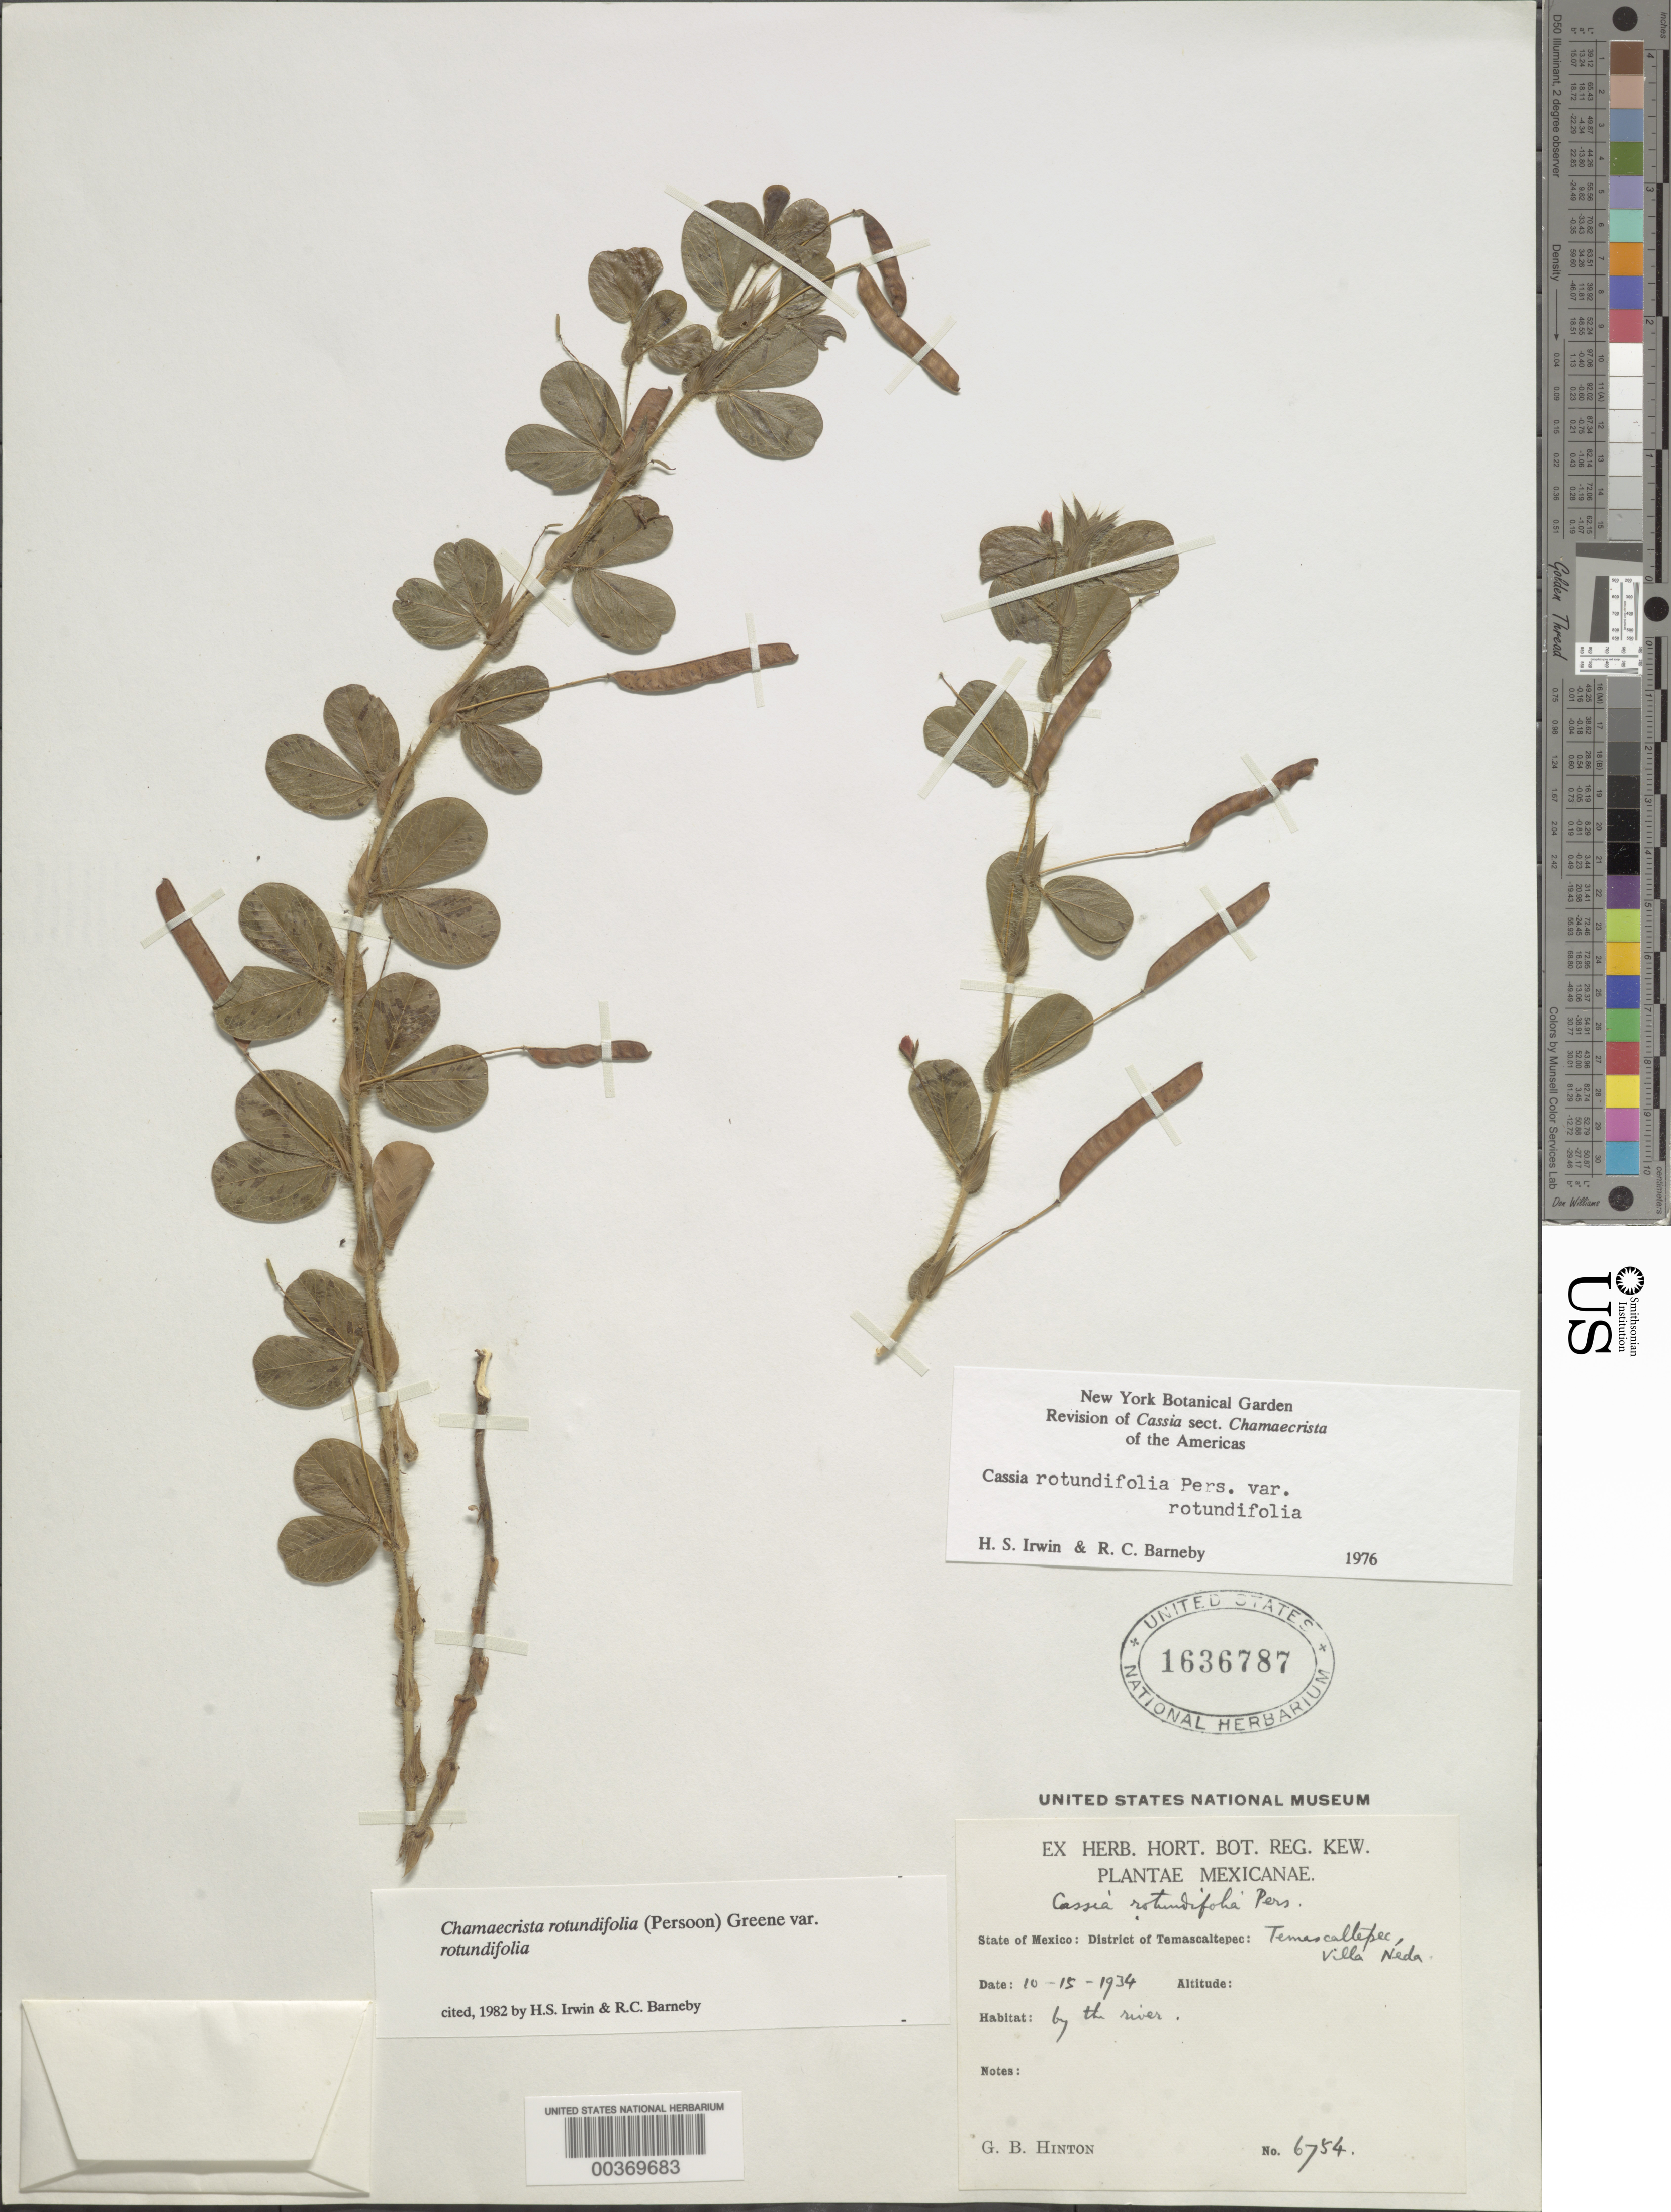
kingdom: Plantae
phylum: Tracheophyta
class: Magnoliopsida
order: Fabales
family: Fabaceae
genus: Chamaecrista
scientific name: Chamaecrista rotundifolia var. rotundifolia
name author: (Pers.) Greene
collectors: G. B. Hinton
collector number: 6754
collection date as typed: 15 Oct 1934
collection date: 1934-10-15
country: Mexico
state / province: México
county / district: Temascaltepec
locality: Temascaltepec, Villa Neda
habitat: By the river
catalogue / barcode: US 1636787